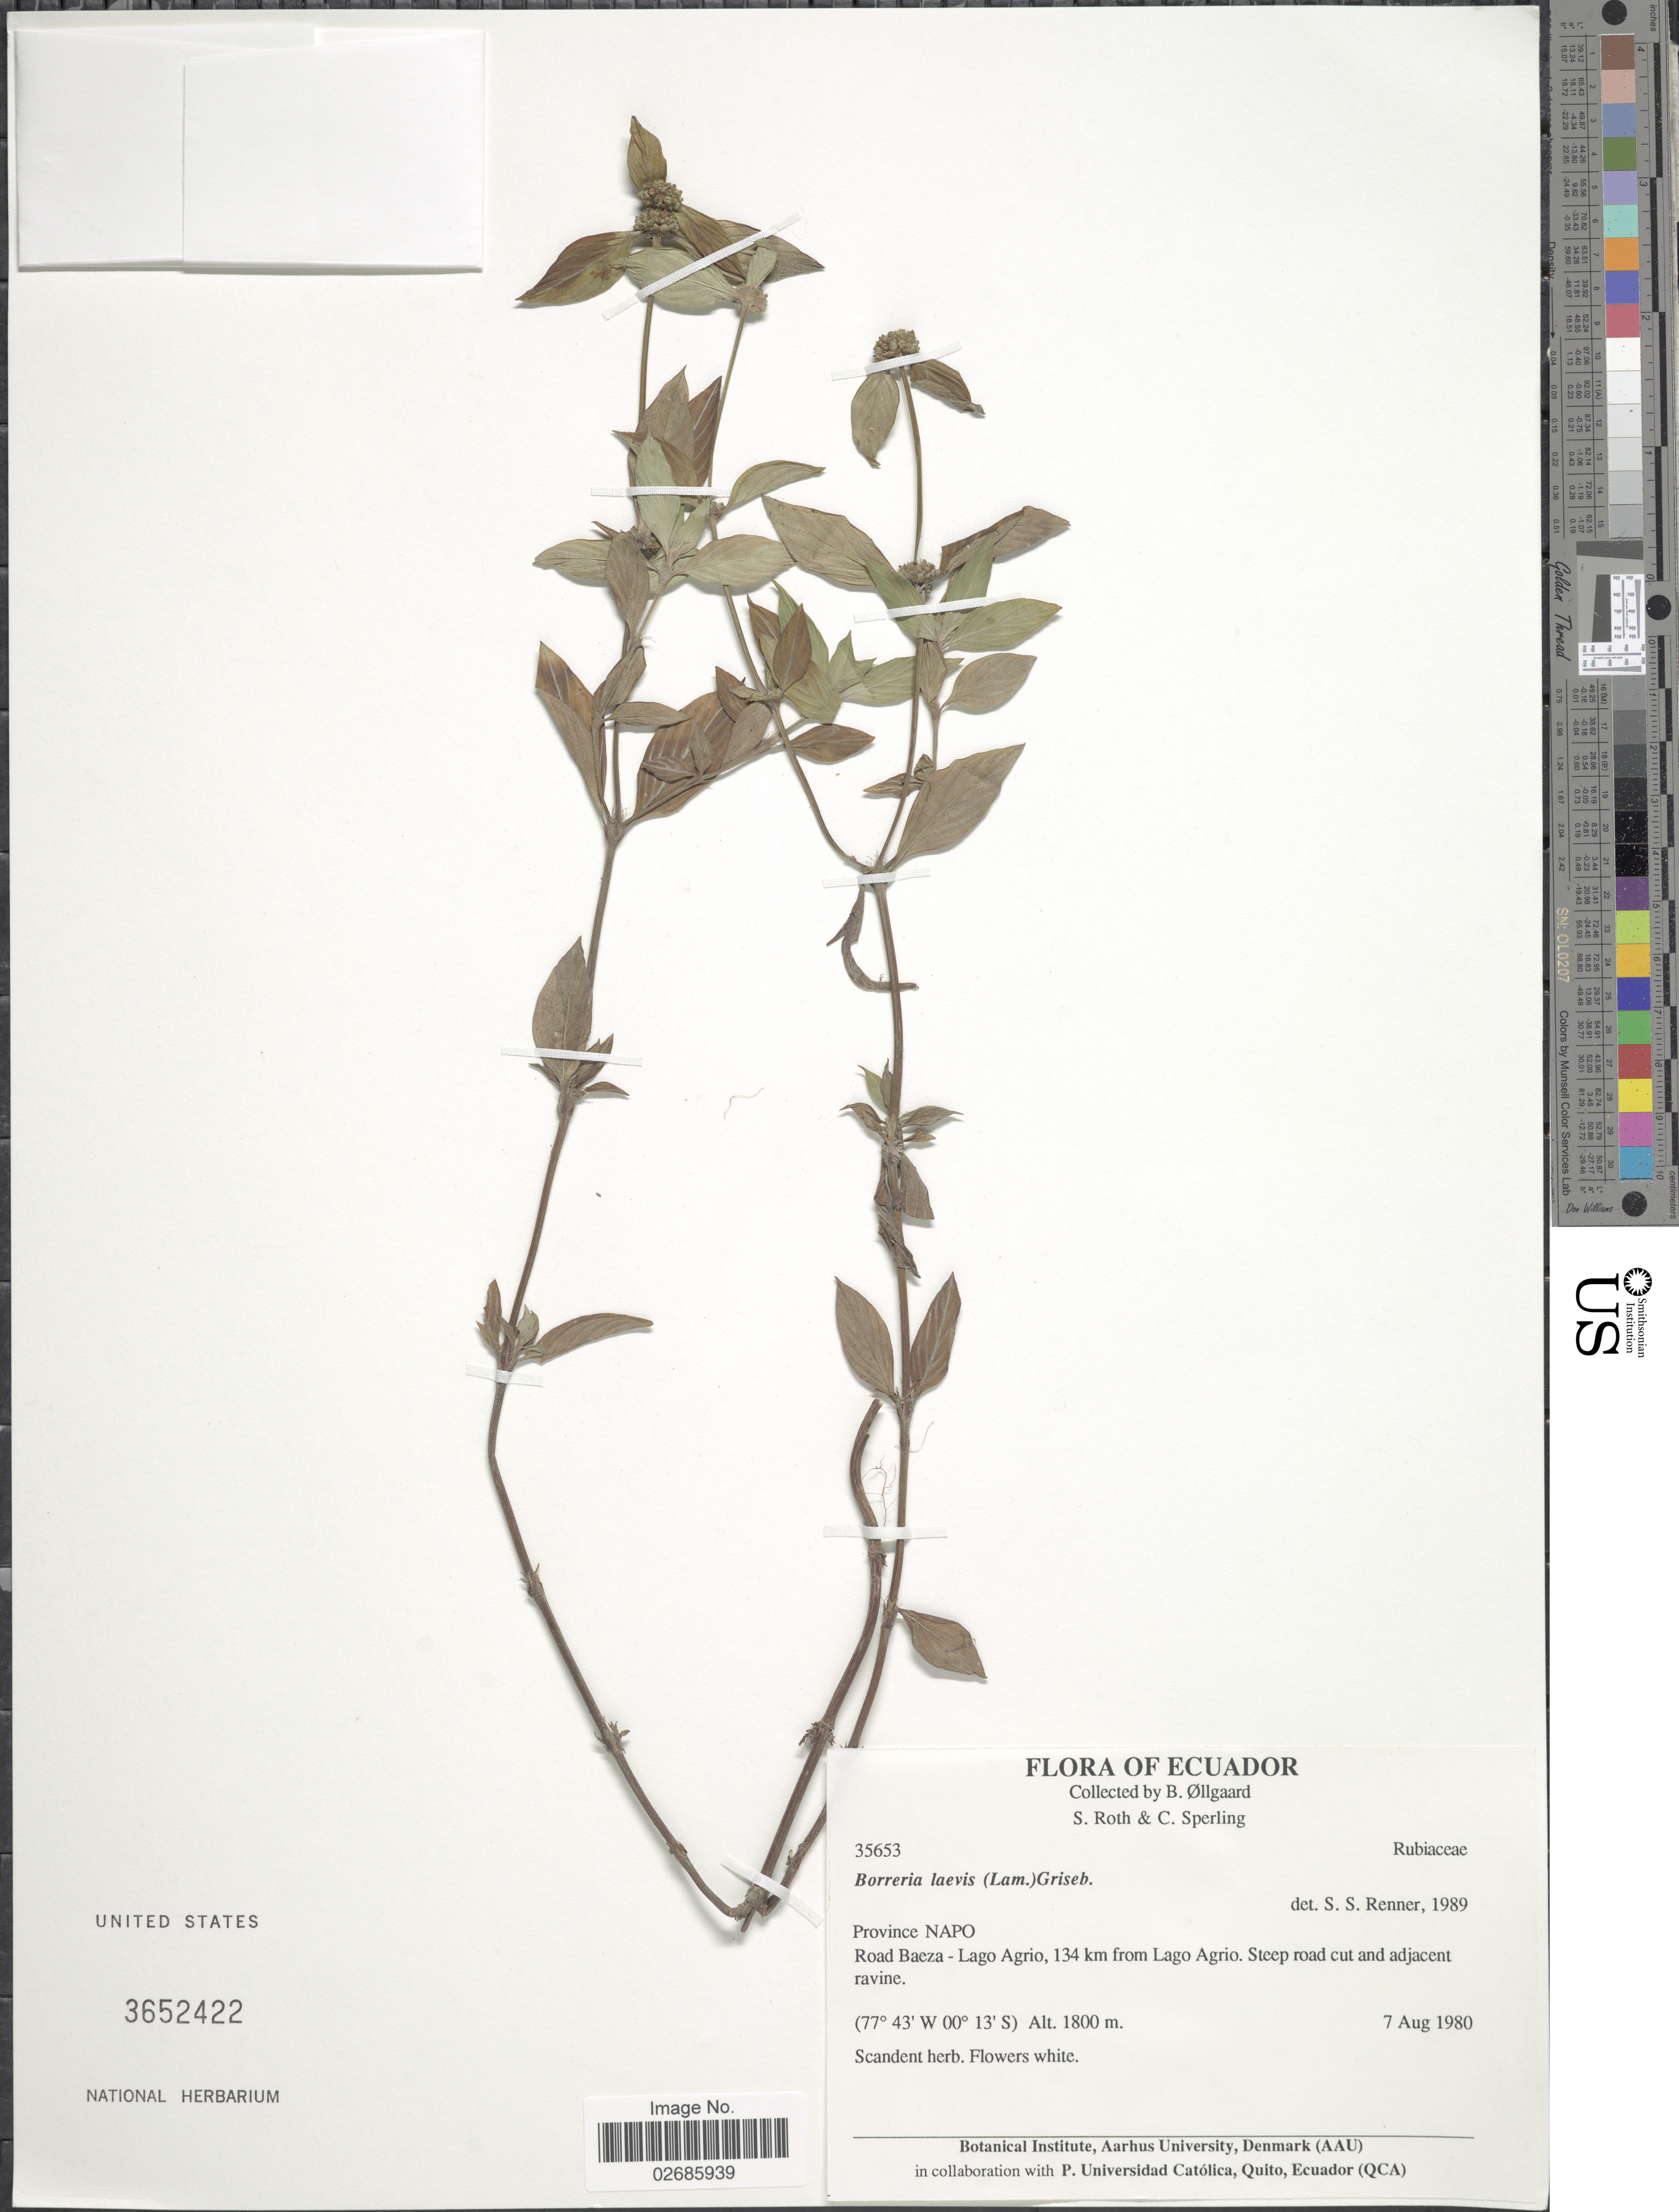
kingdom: Plantae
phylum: Tracheophyta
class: Magnoliopsida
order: Gentianales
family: Rubiaceae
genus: Borreria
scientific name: Borreria remota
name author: (Lam.) Bacigalupo & E.L. Cabral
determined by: Kirkbride, J. H., Jr.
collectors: B. Øllgaard, S. Roth & C. Sperling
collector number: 35653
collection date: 1980-08-07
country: Ecuador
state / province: Napo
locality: Road Baeza - Lago Agrio, 134 km from Lago Agrio. Steep road cut and adjacent ravine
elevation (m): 1800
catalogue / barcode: US 3652422